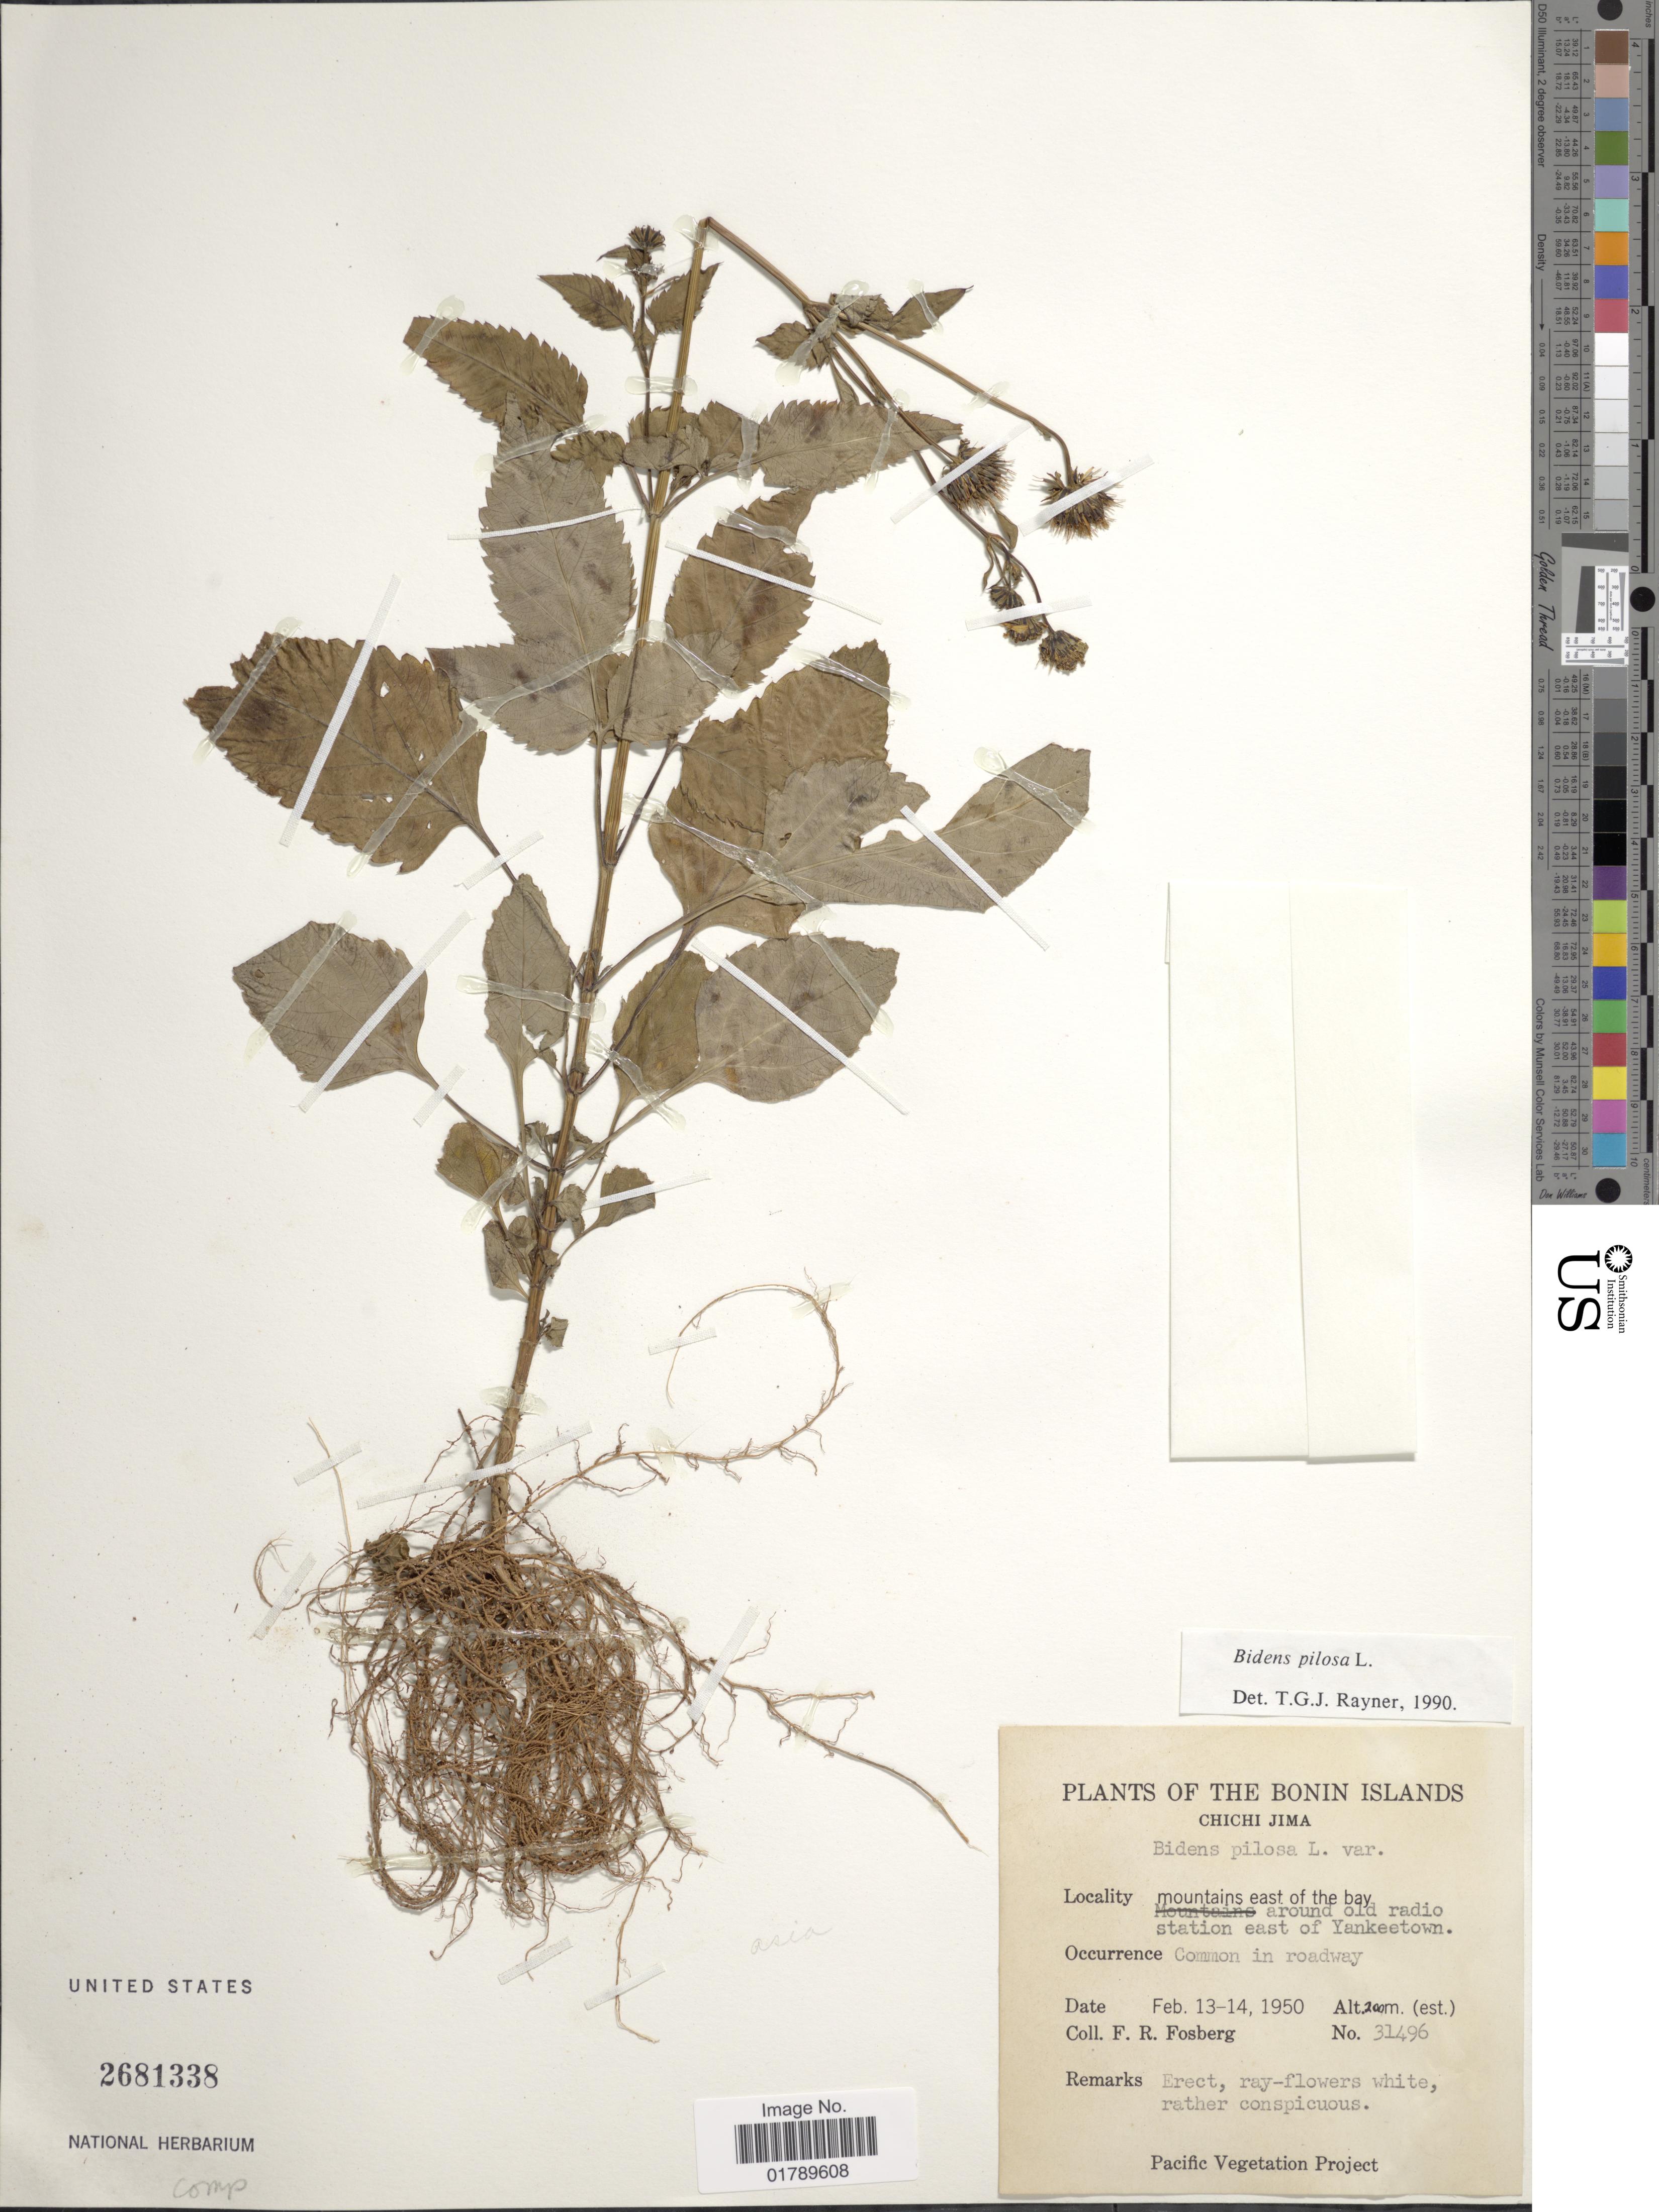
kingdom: Plantae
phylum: Tracheophyta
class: Magnoliopsida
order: Asterales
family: Asteraceae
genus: Bidens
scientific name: Bidens pilosa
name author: L.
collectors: F. R. Fosberg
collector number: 31496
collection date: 1950-02-13/1950-02-14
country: Japan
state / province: Tokyo, Federal City of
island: Bonin Islands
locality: The Bonin Islands. Chichi Jima. mountains east of the bay. around old radio station east of Yankeetown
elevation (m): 200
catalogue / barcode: US 2681338